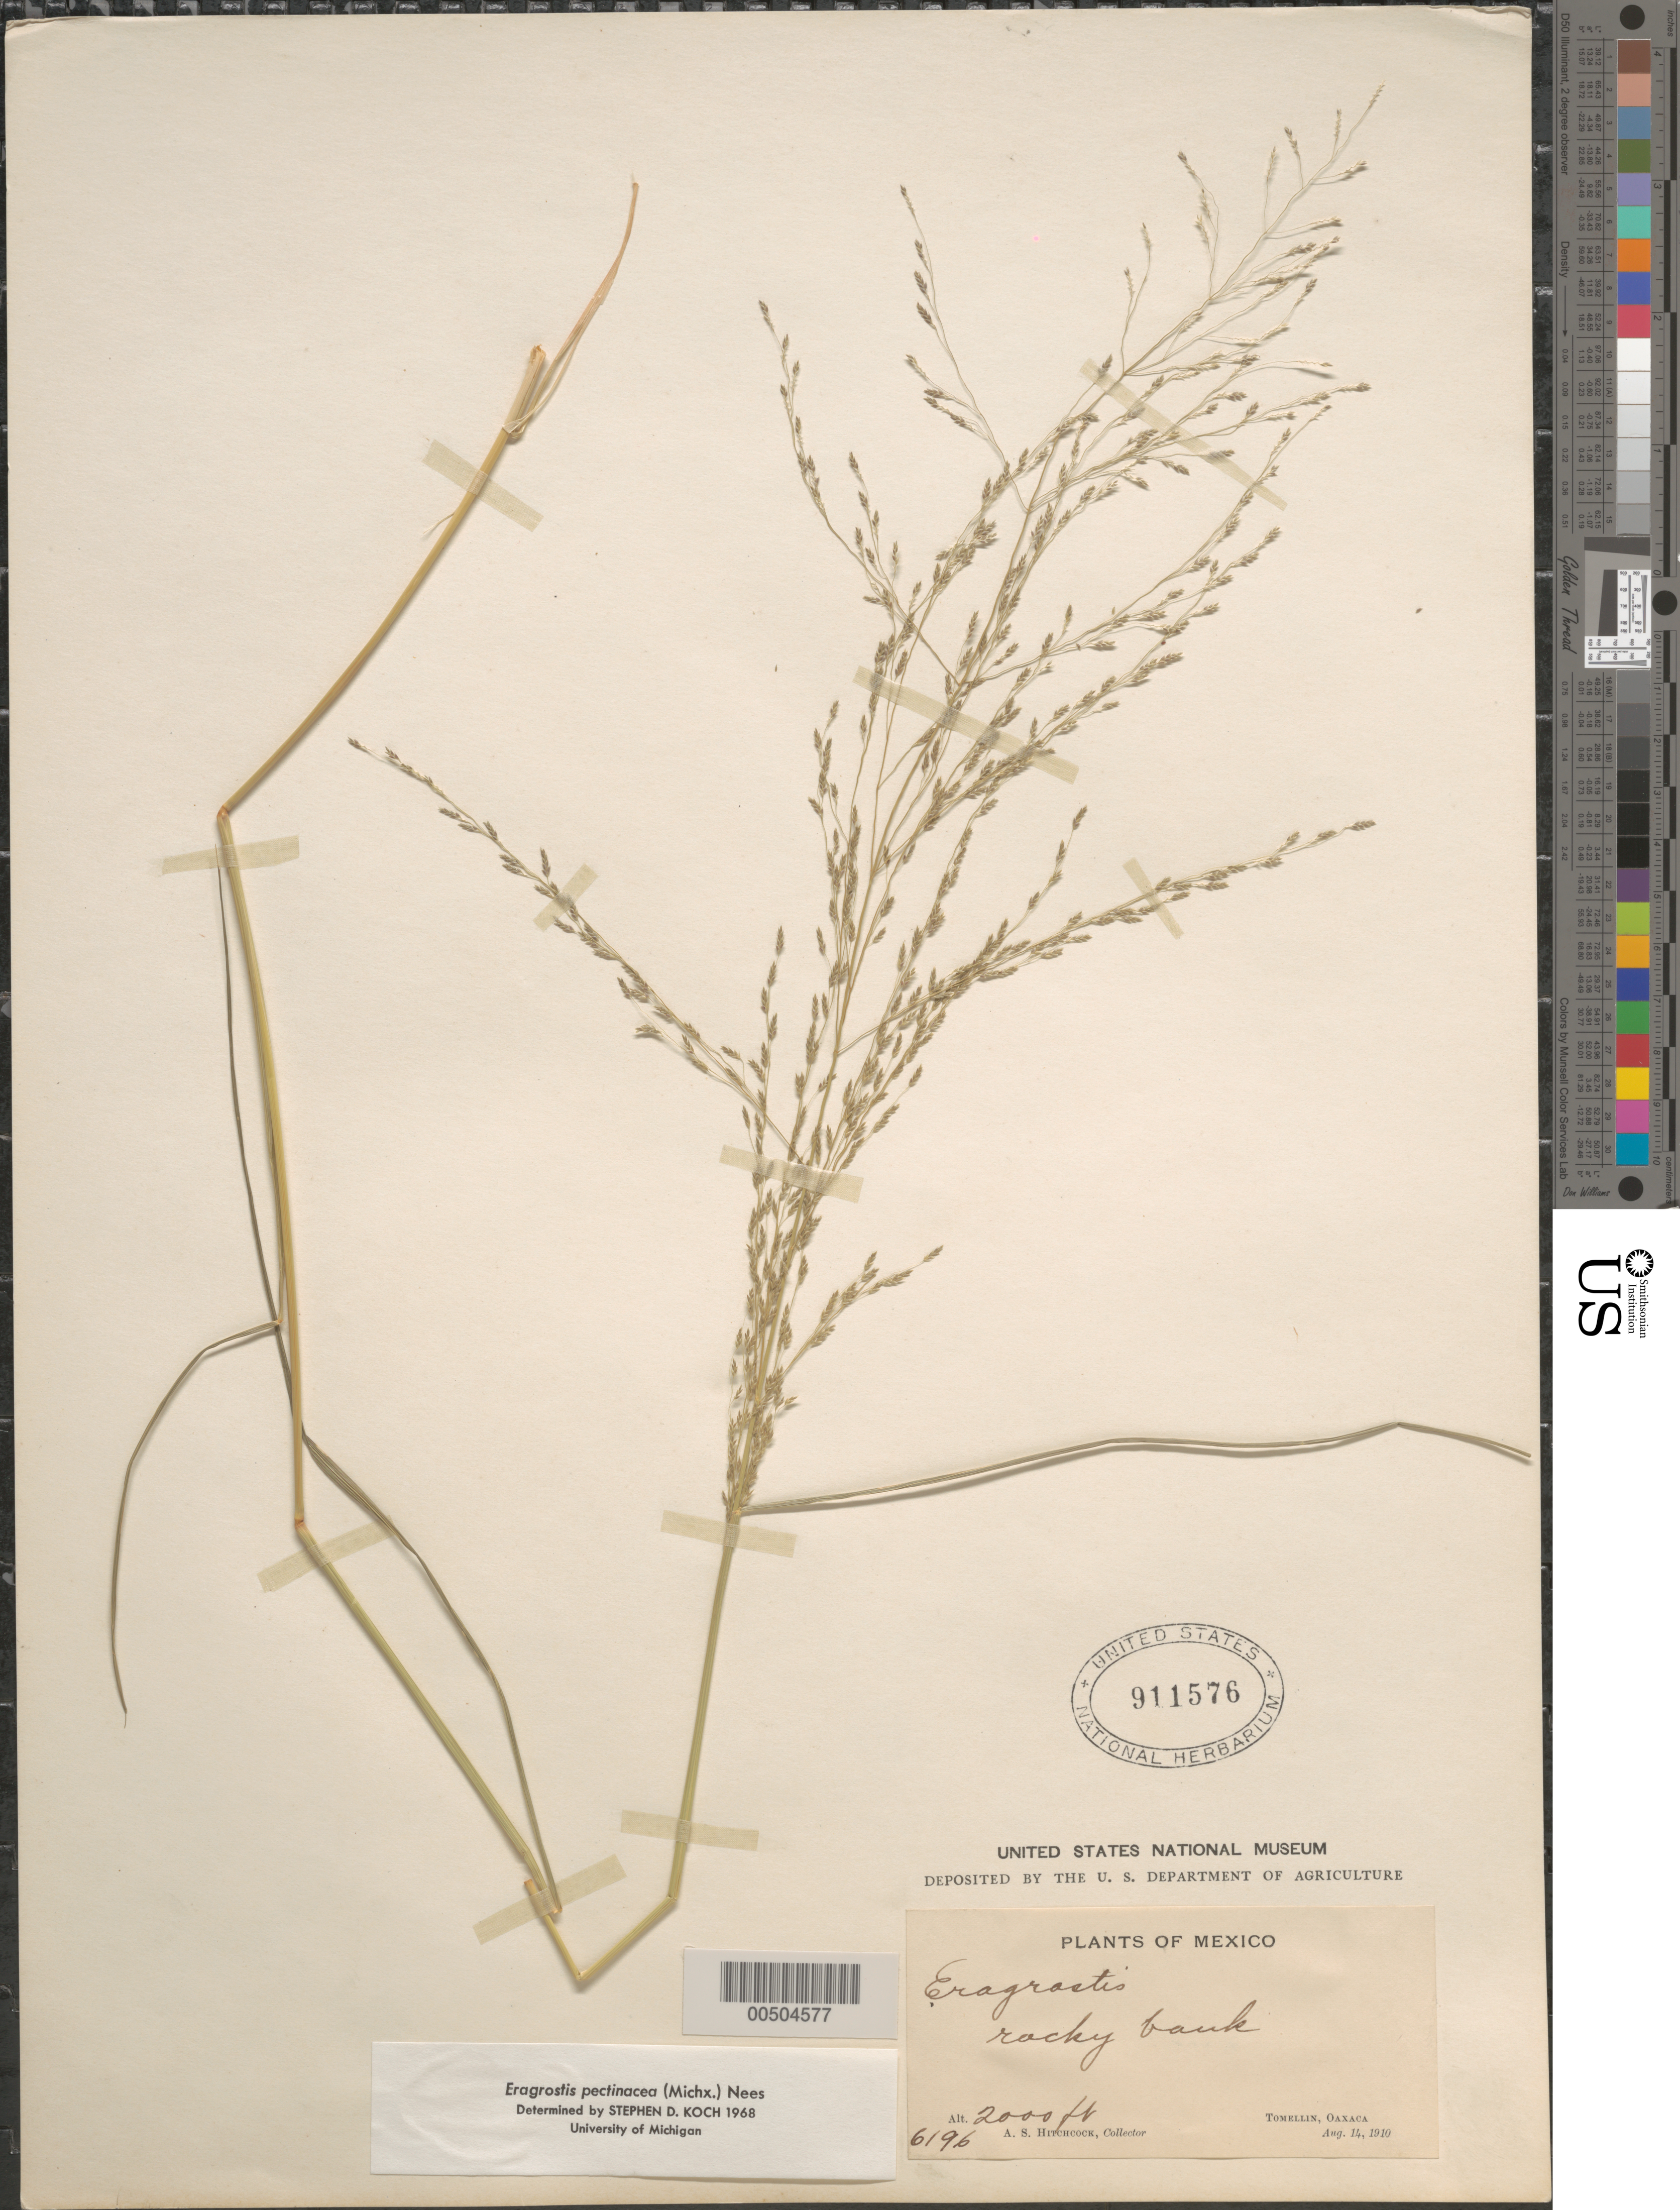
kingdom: Plantae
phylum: Tracheophyta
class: Liliopsida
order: Poales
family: Poaceae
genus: Eragrostis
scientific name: Eragrostis pectinacea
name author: (Michx.) Nees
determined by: Koch, S. D.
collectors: A. S. Hitchcock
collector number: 6196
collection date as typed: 14 Aug 1910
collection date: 1910-08-14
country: Mexico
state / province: Oaxaca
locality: Tomellin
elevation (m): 610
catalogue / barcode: US 911576